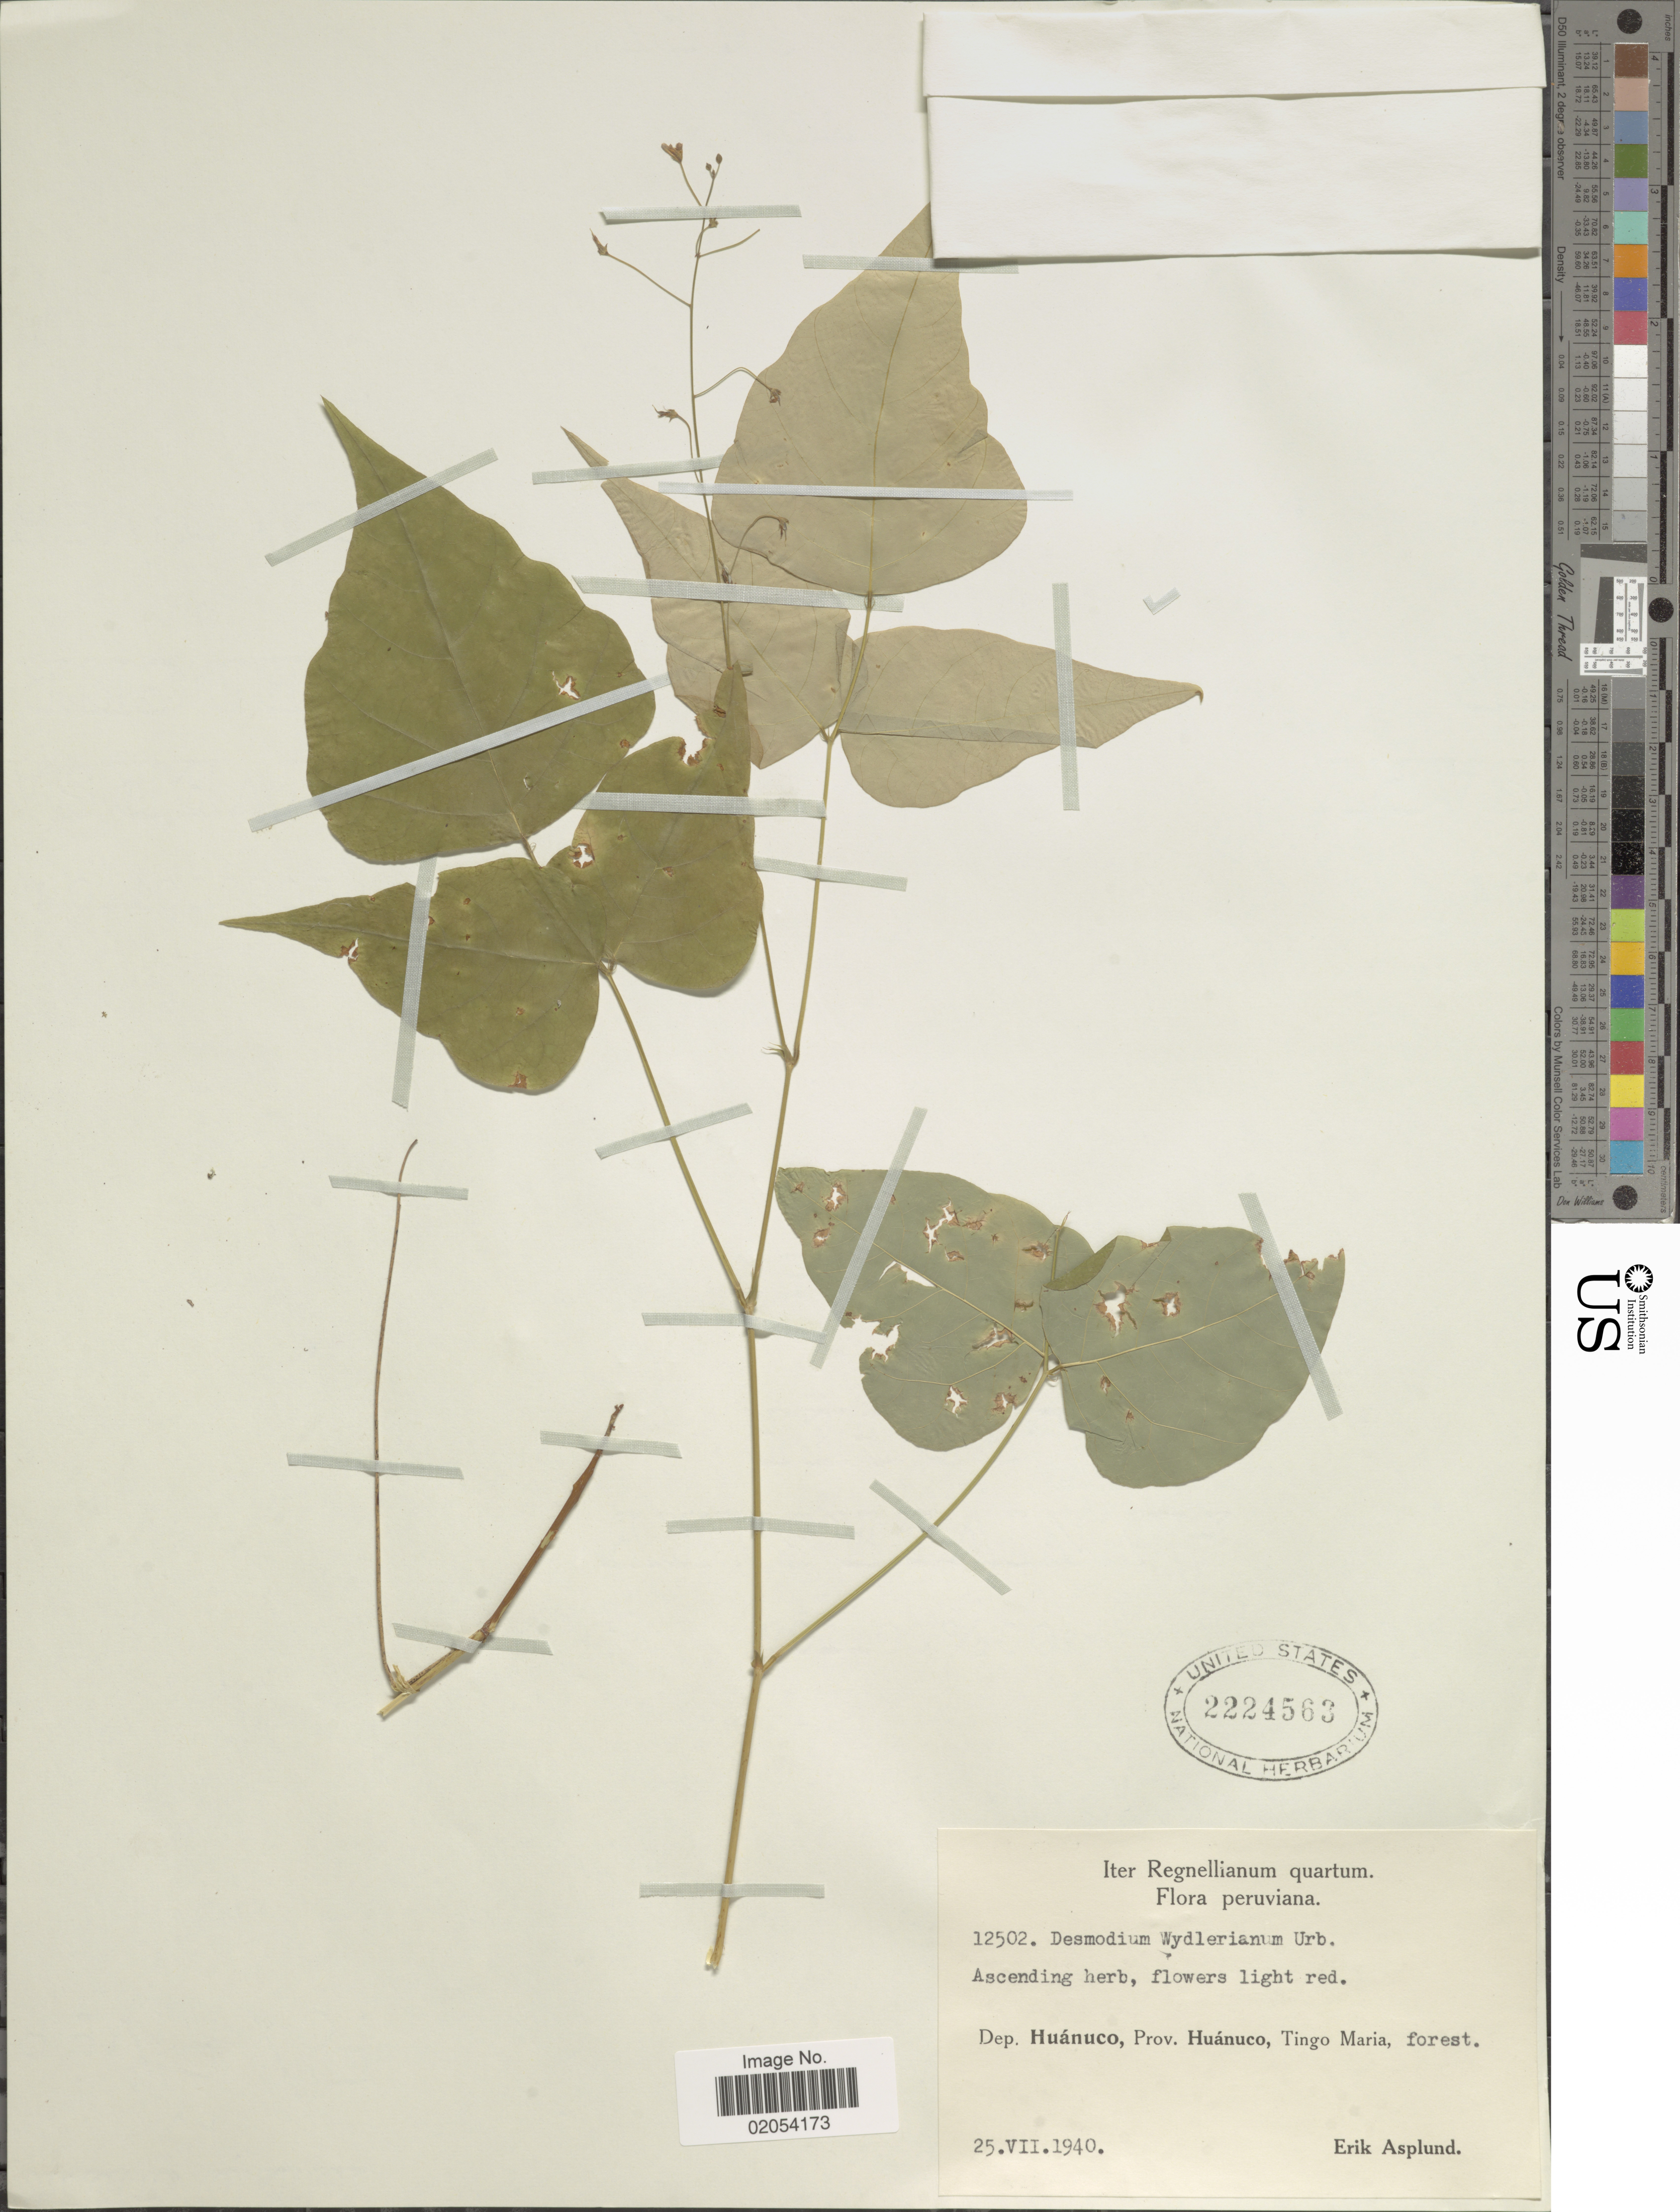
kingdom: Plantae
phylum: Tracheophyta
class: Magnoliopsida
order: Fabales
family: Fabaceae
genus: Desmodium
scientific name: Desmodium wydlerianum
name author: Urb.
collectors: E. Asplund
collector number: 12502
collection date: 1940-07-25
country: Peru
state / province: Huánuco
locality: Dep. Huanuco, Tingo Maria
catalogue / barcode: US 2224563